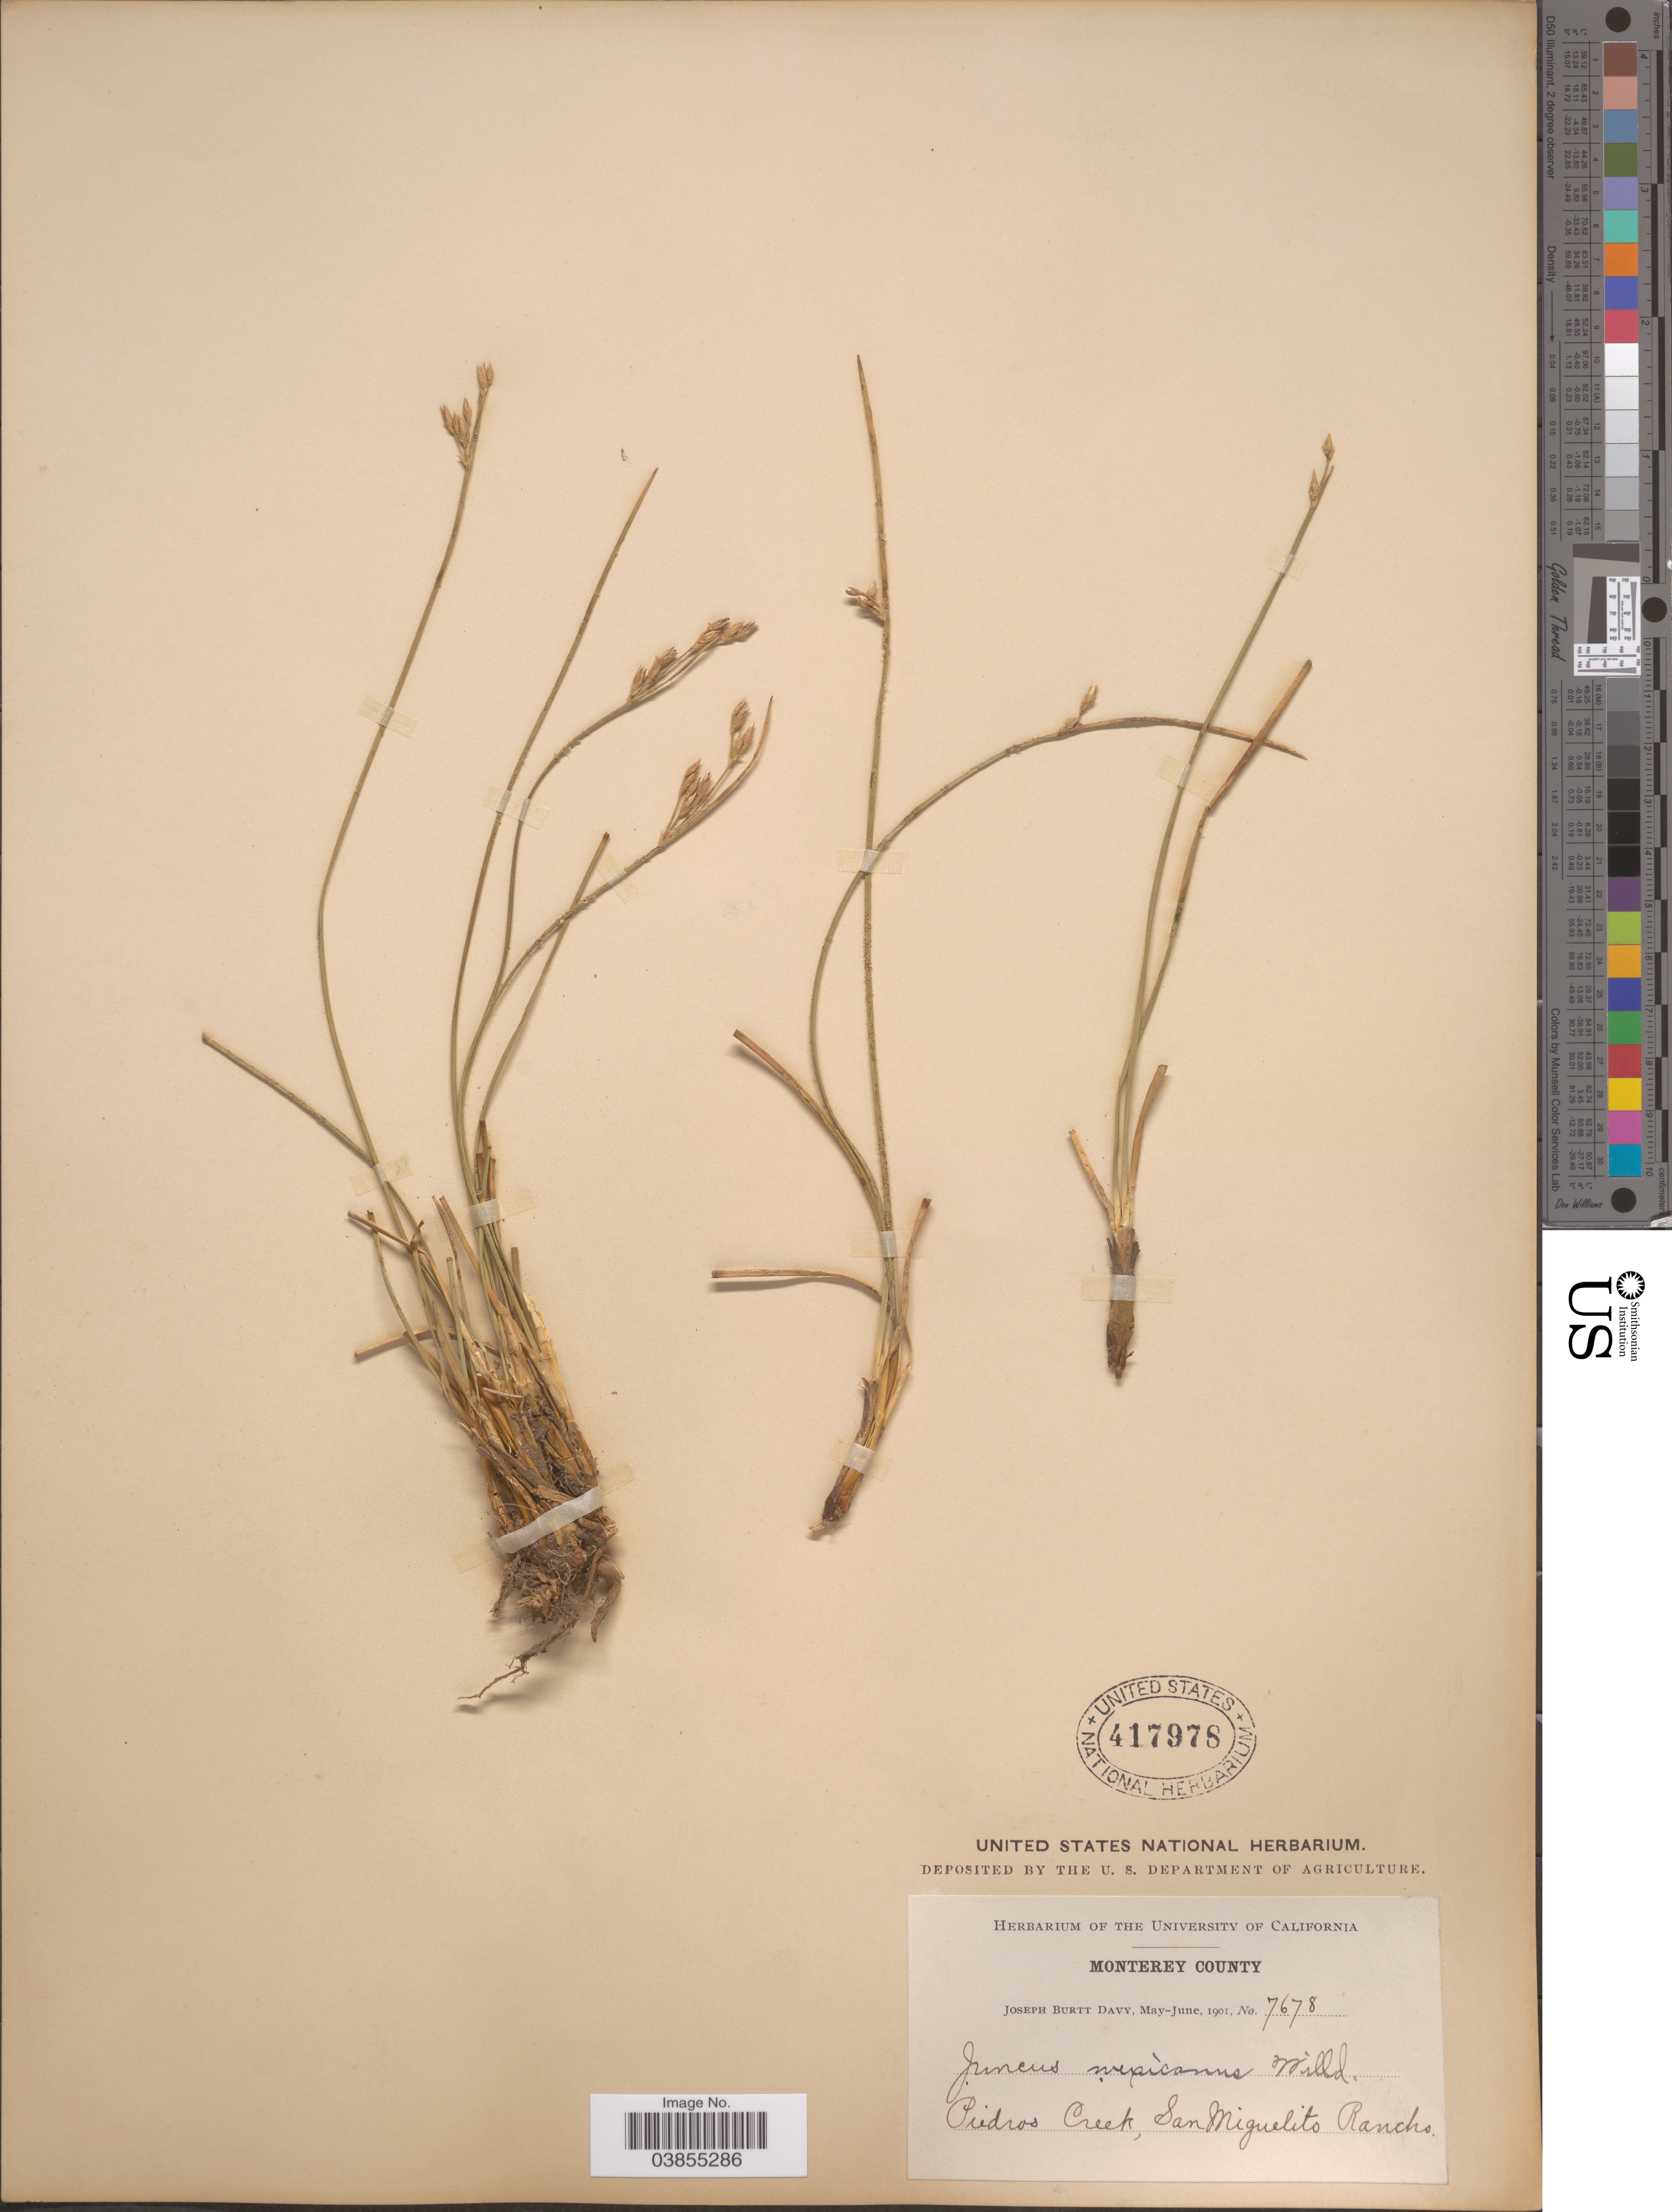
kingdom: Plantae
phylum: Tracheophyta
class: Liliopsida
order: Poales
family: Juncaceae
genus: Juncus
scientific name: Juncus mexicanus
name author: Willd. ex Schult. & Schult. f.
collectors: J. Burtt Davy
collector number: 7678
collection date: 1901-05/1901-06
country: United States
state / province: California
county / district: Monterey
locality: Monterey County. Piedros Creek, San Miguelito Rancho.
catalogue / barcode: US 417978